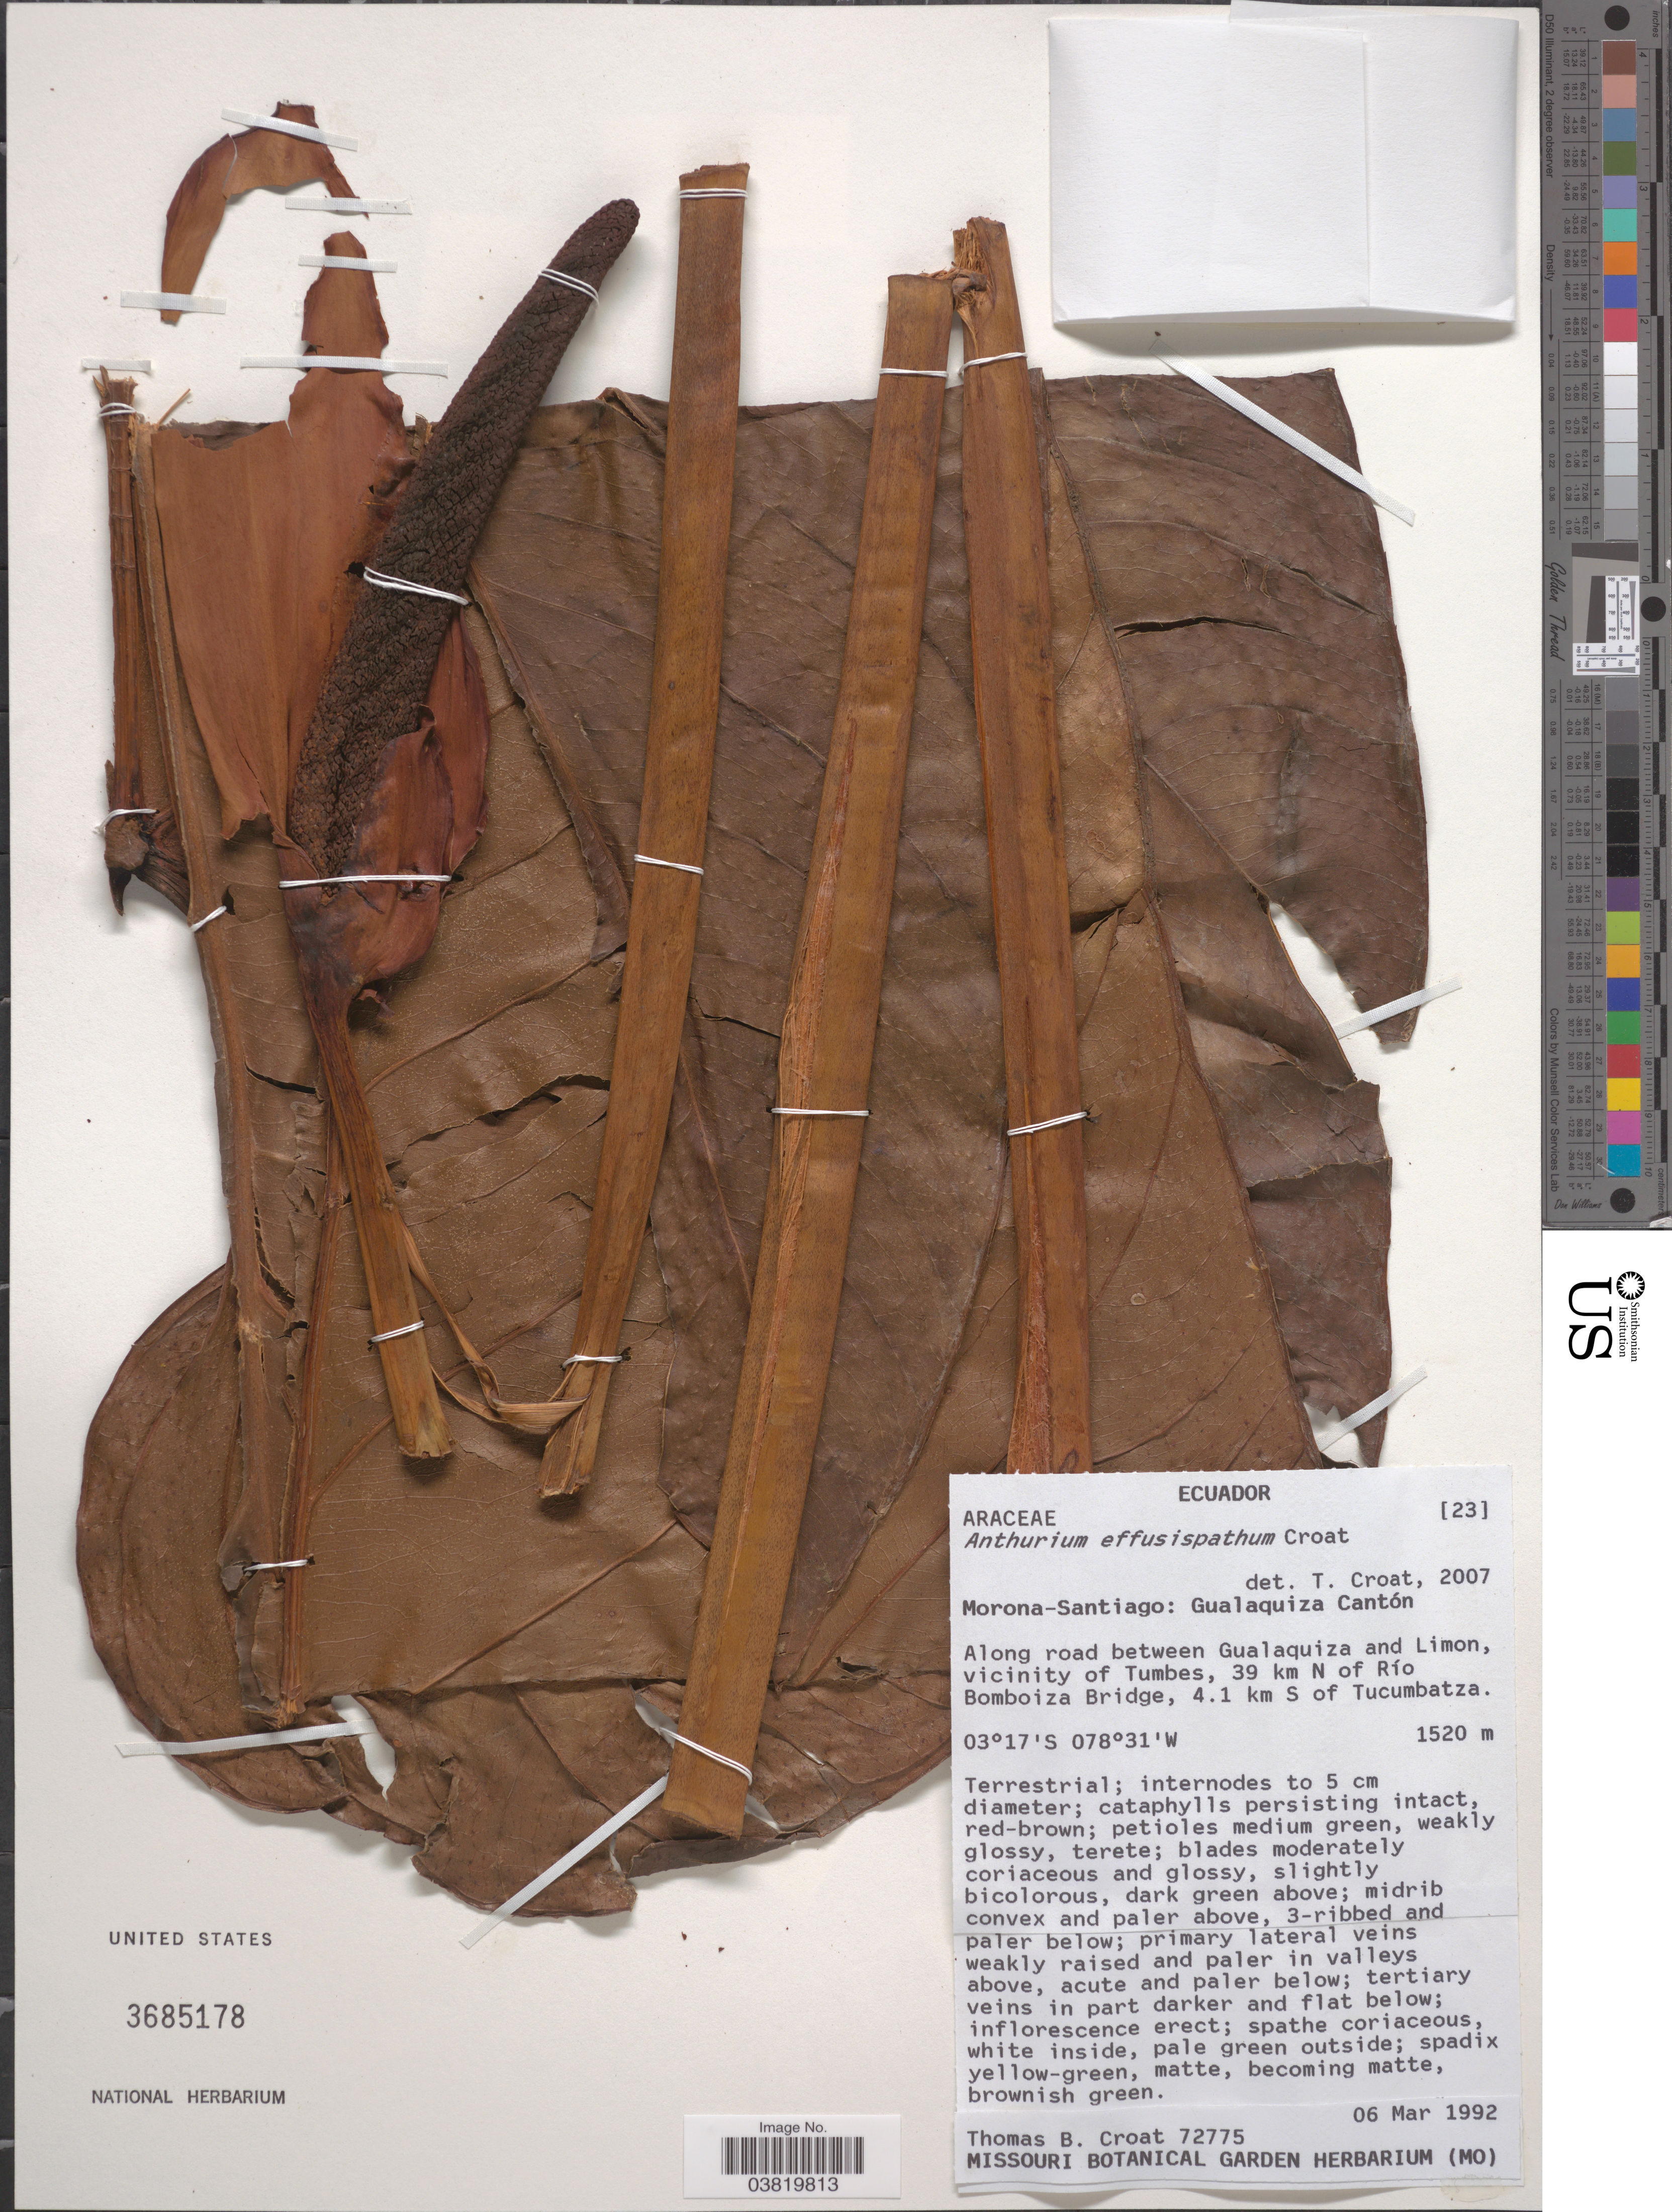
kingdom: Plantae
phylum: Tracheophyta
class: Liliopsida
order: Alismatales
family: Araceae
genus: Anthurium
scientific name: Anthurium effusispathum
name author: Croat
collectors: T. B. Croat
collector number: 72775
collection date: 1992-03-06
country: Ecuador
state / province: Morona-Santiago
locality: Gualaquiza Cantón. Along road between Gualquiza and Limon, vicinity of Tumbes, 39 km N of Río Bomboiza Bridge, 4.1 km S of Tucumbatza.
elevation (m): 1520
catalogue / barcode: US 3685178